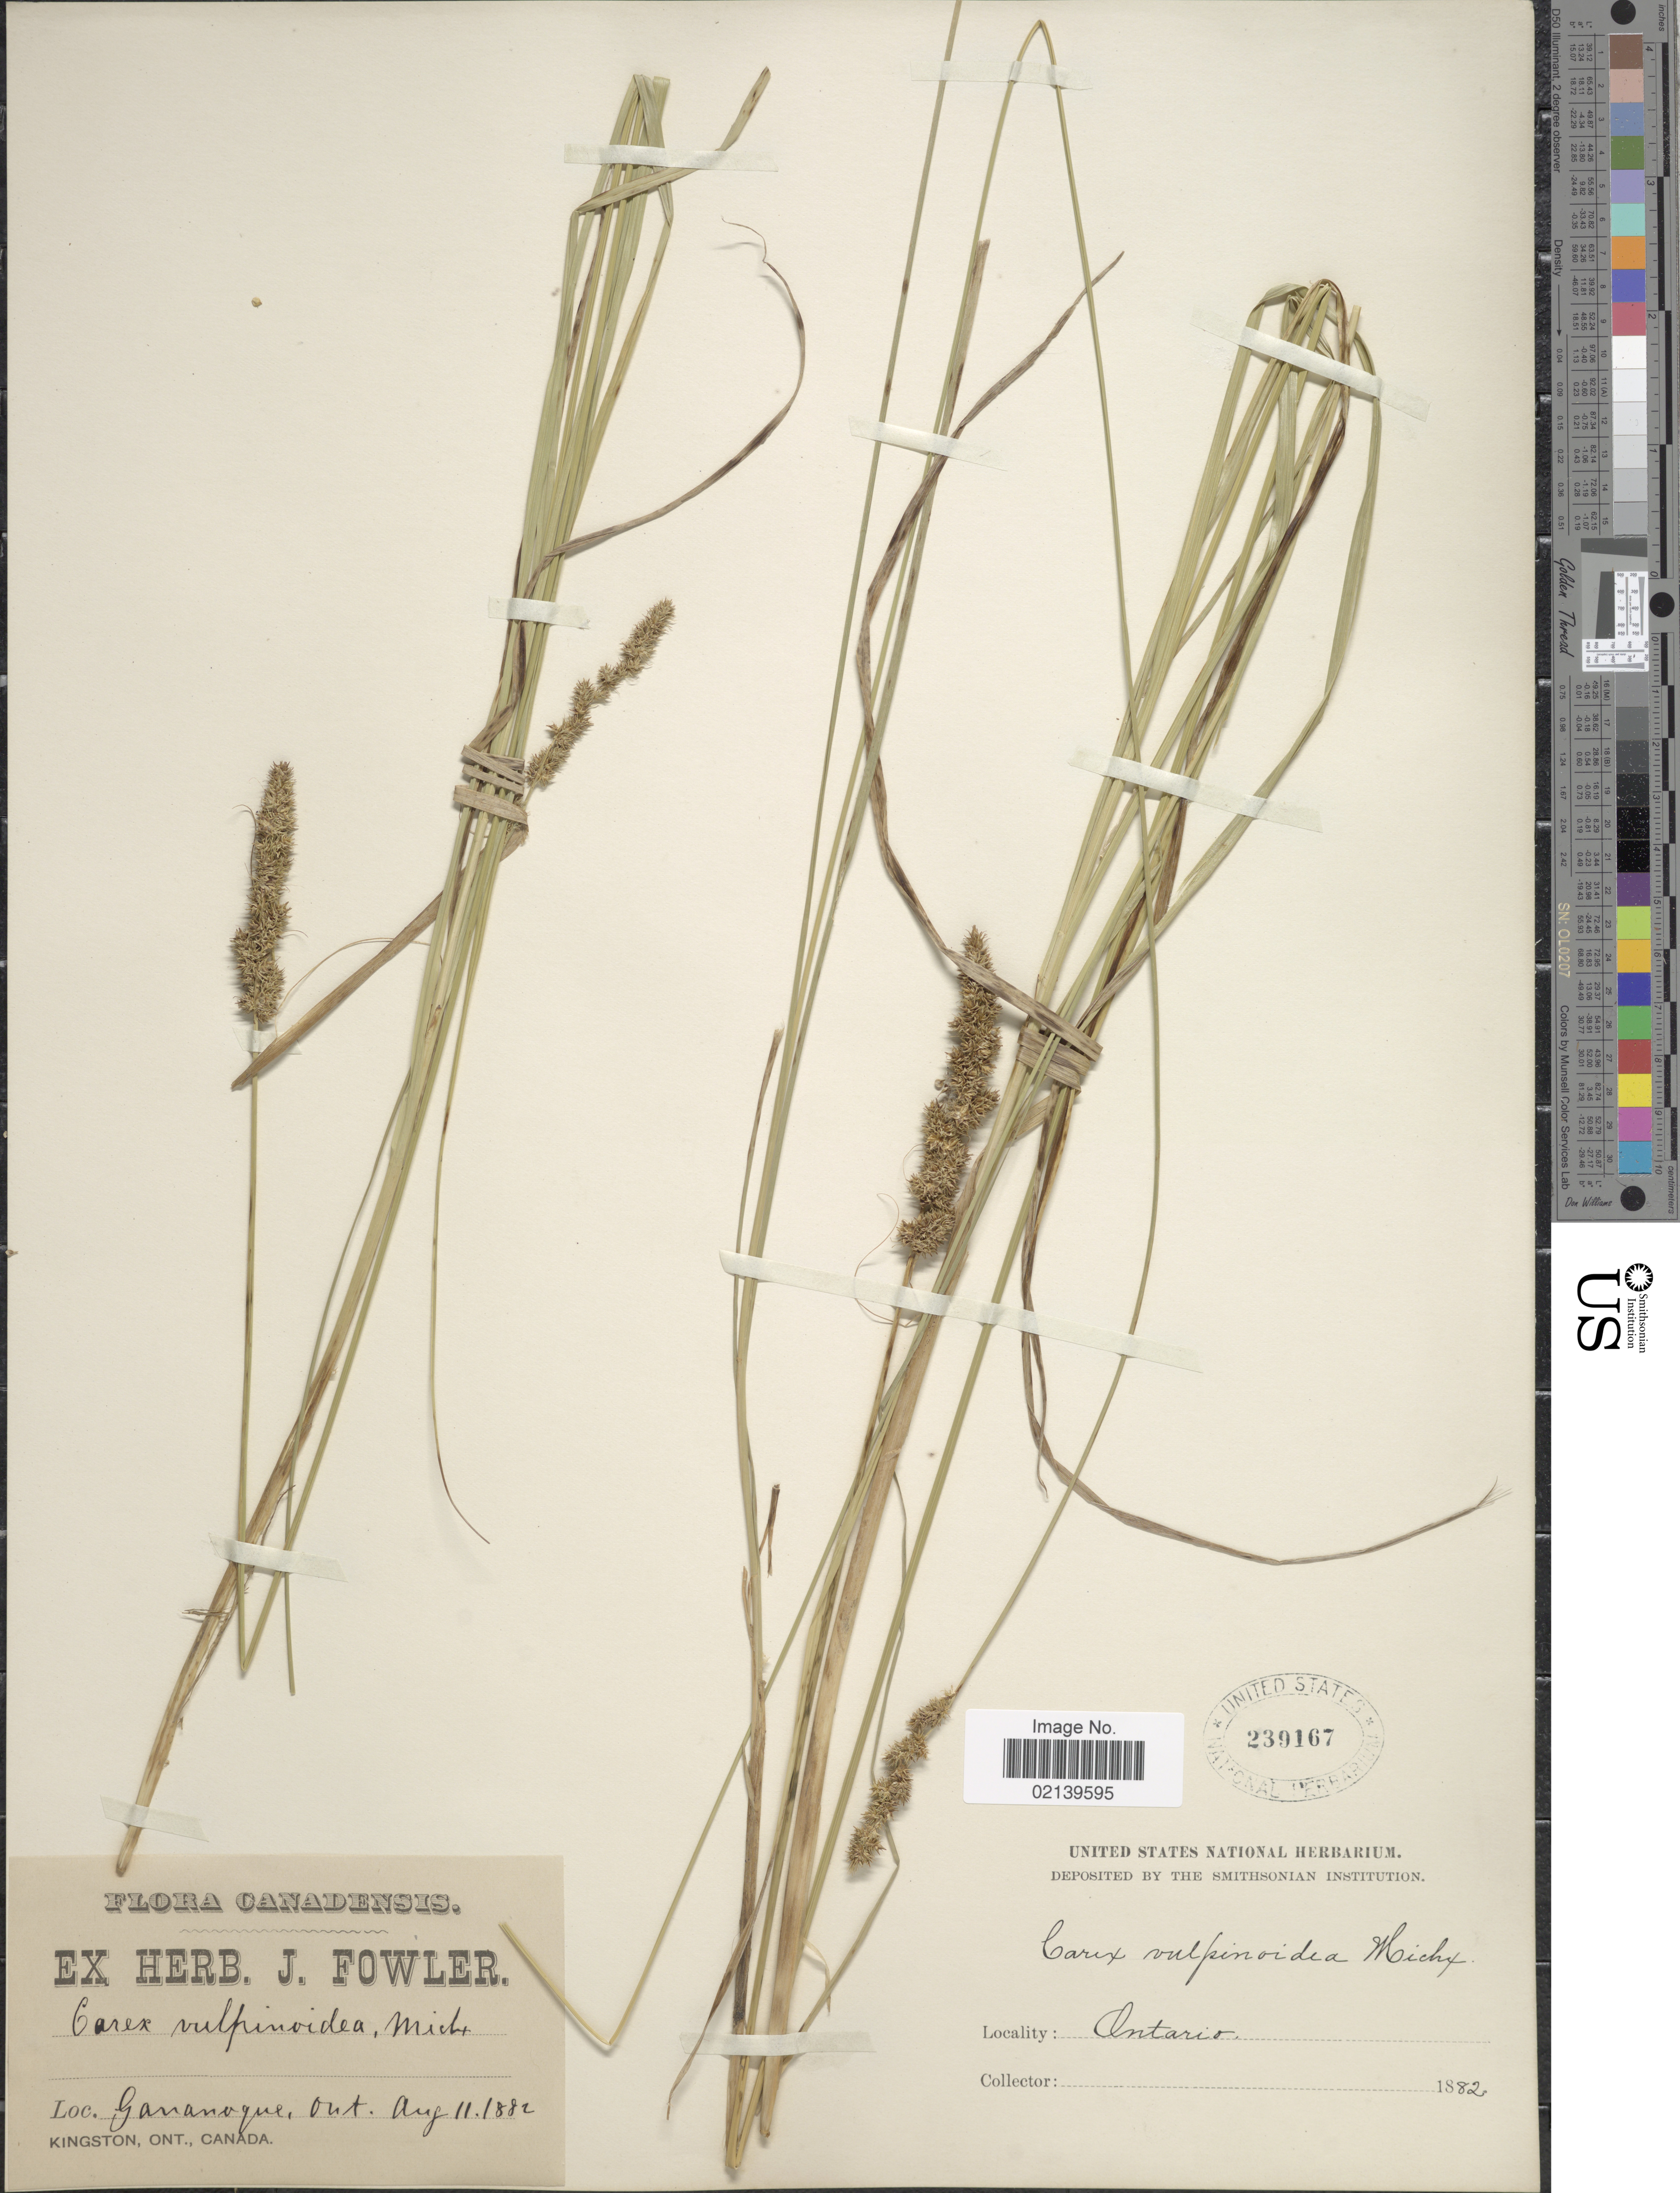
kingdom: Plantae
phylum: Tracheophyta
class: Liliopsida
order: Poales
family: Cyperaceae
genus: Carex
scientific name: Carex vulpinoidea Michx.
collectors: ex herb. J. Fowler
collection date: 1882-08-11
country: Canada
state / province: Ontario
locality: Gananoque, Ont.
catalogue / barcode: US 239167